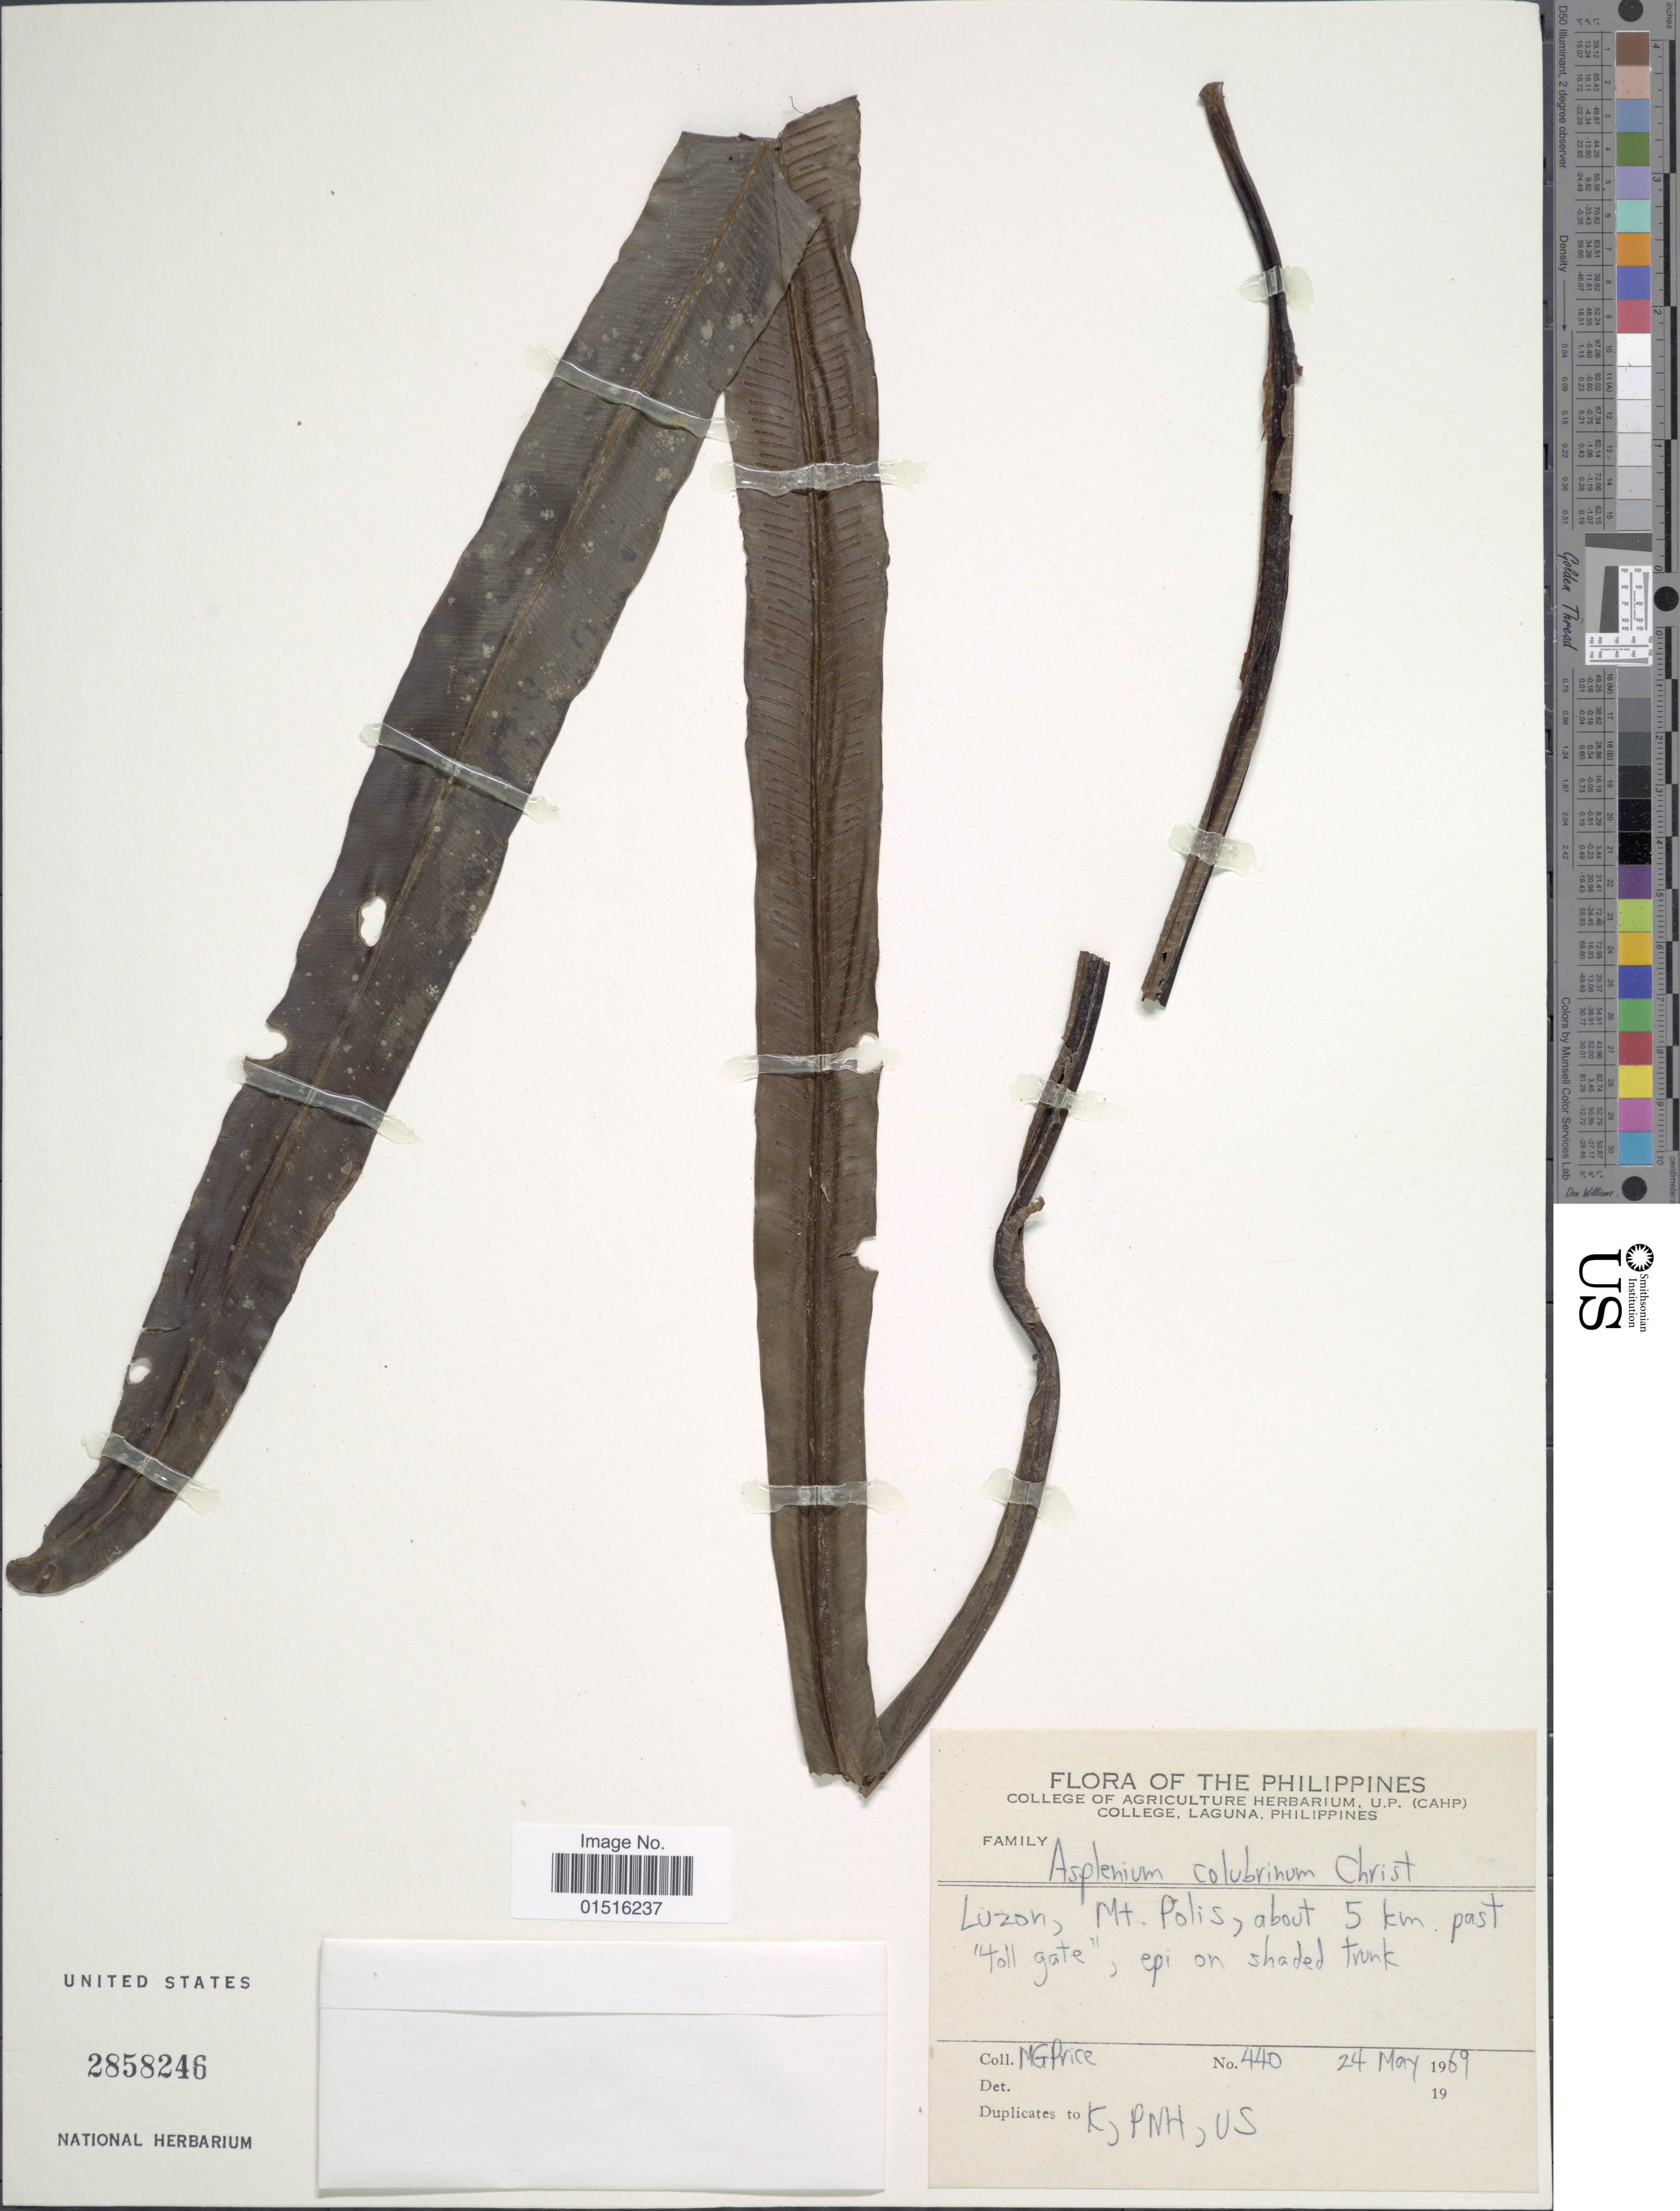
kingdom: Plantae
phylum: Tracheophyta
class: Polypodiopsida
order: Polypodiales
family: Aspleniaceae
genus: Asplenium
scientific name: Asplenium colubrinum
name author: Christ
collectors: M. G. Price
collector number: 440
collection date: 1969-05-24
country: Philippines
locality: Luzon, Mt. Polis, about 5 km past "toll gate", epi on shaded trunk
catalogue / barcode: US 2858246